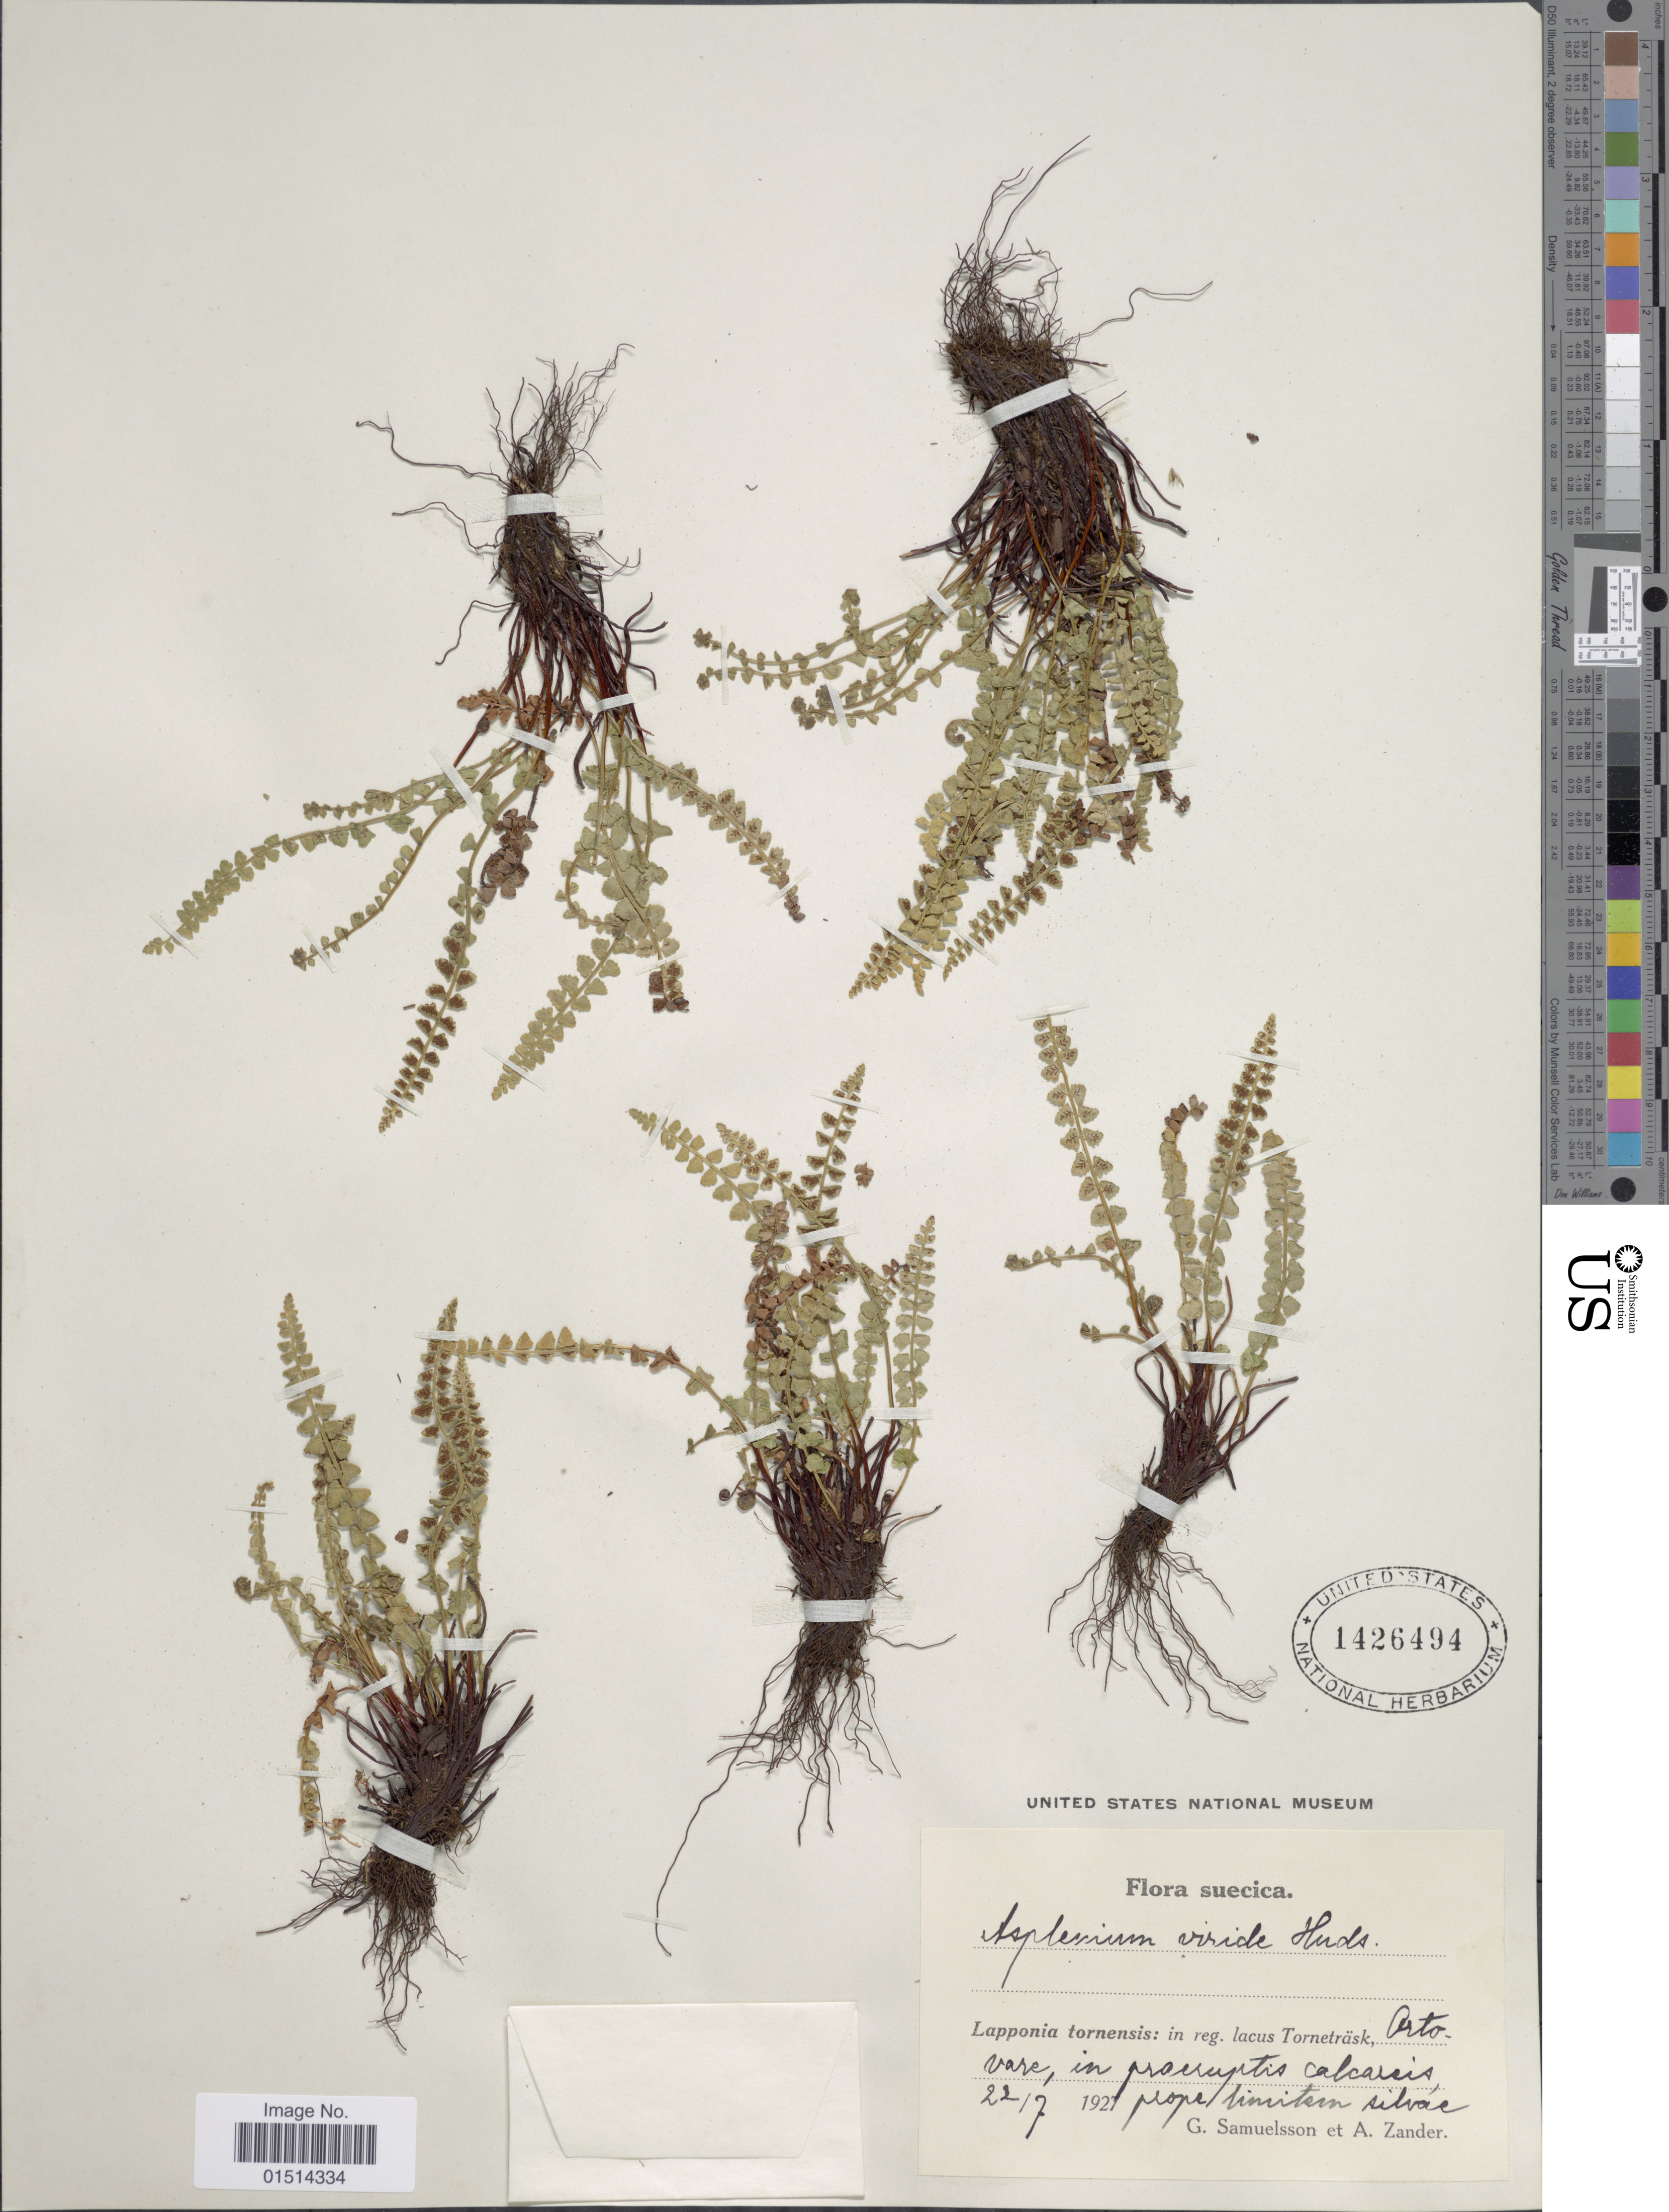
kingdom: Plantae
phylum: Tracheophyta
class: Polypodiopsida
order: Polypodiales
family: Aspleniaceae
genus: Asplenium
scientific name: Asplenium viride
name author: Huds.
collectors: G. Samuelsson & A. Zander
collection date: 1927-07-22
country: Sweden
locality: Suecica, Lapponia tornensis: in reg. lacus Tornetrask, Arto-vare, in praeruptis calcaveis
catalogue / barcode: US 1426494